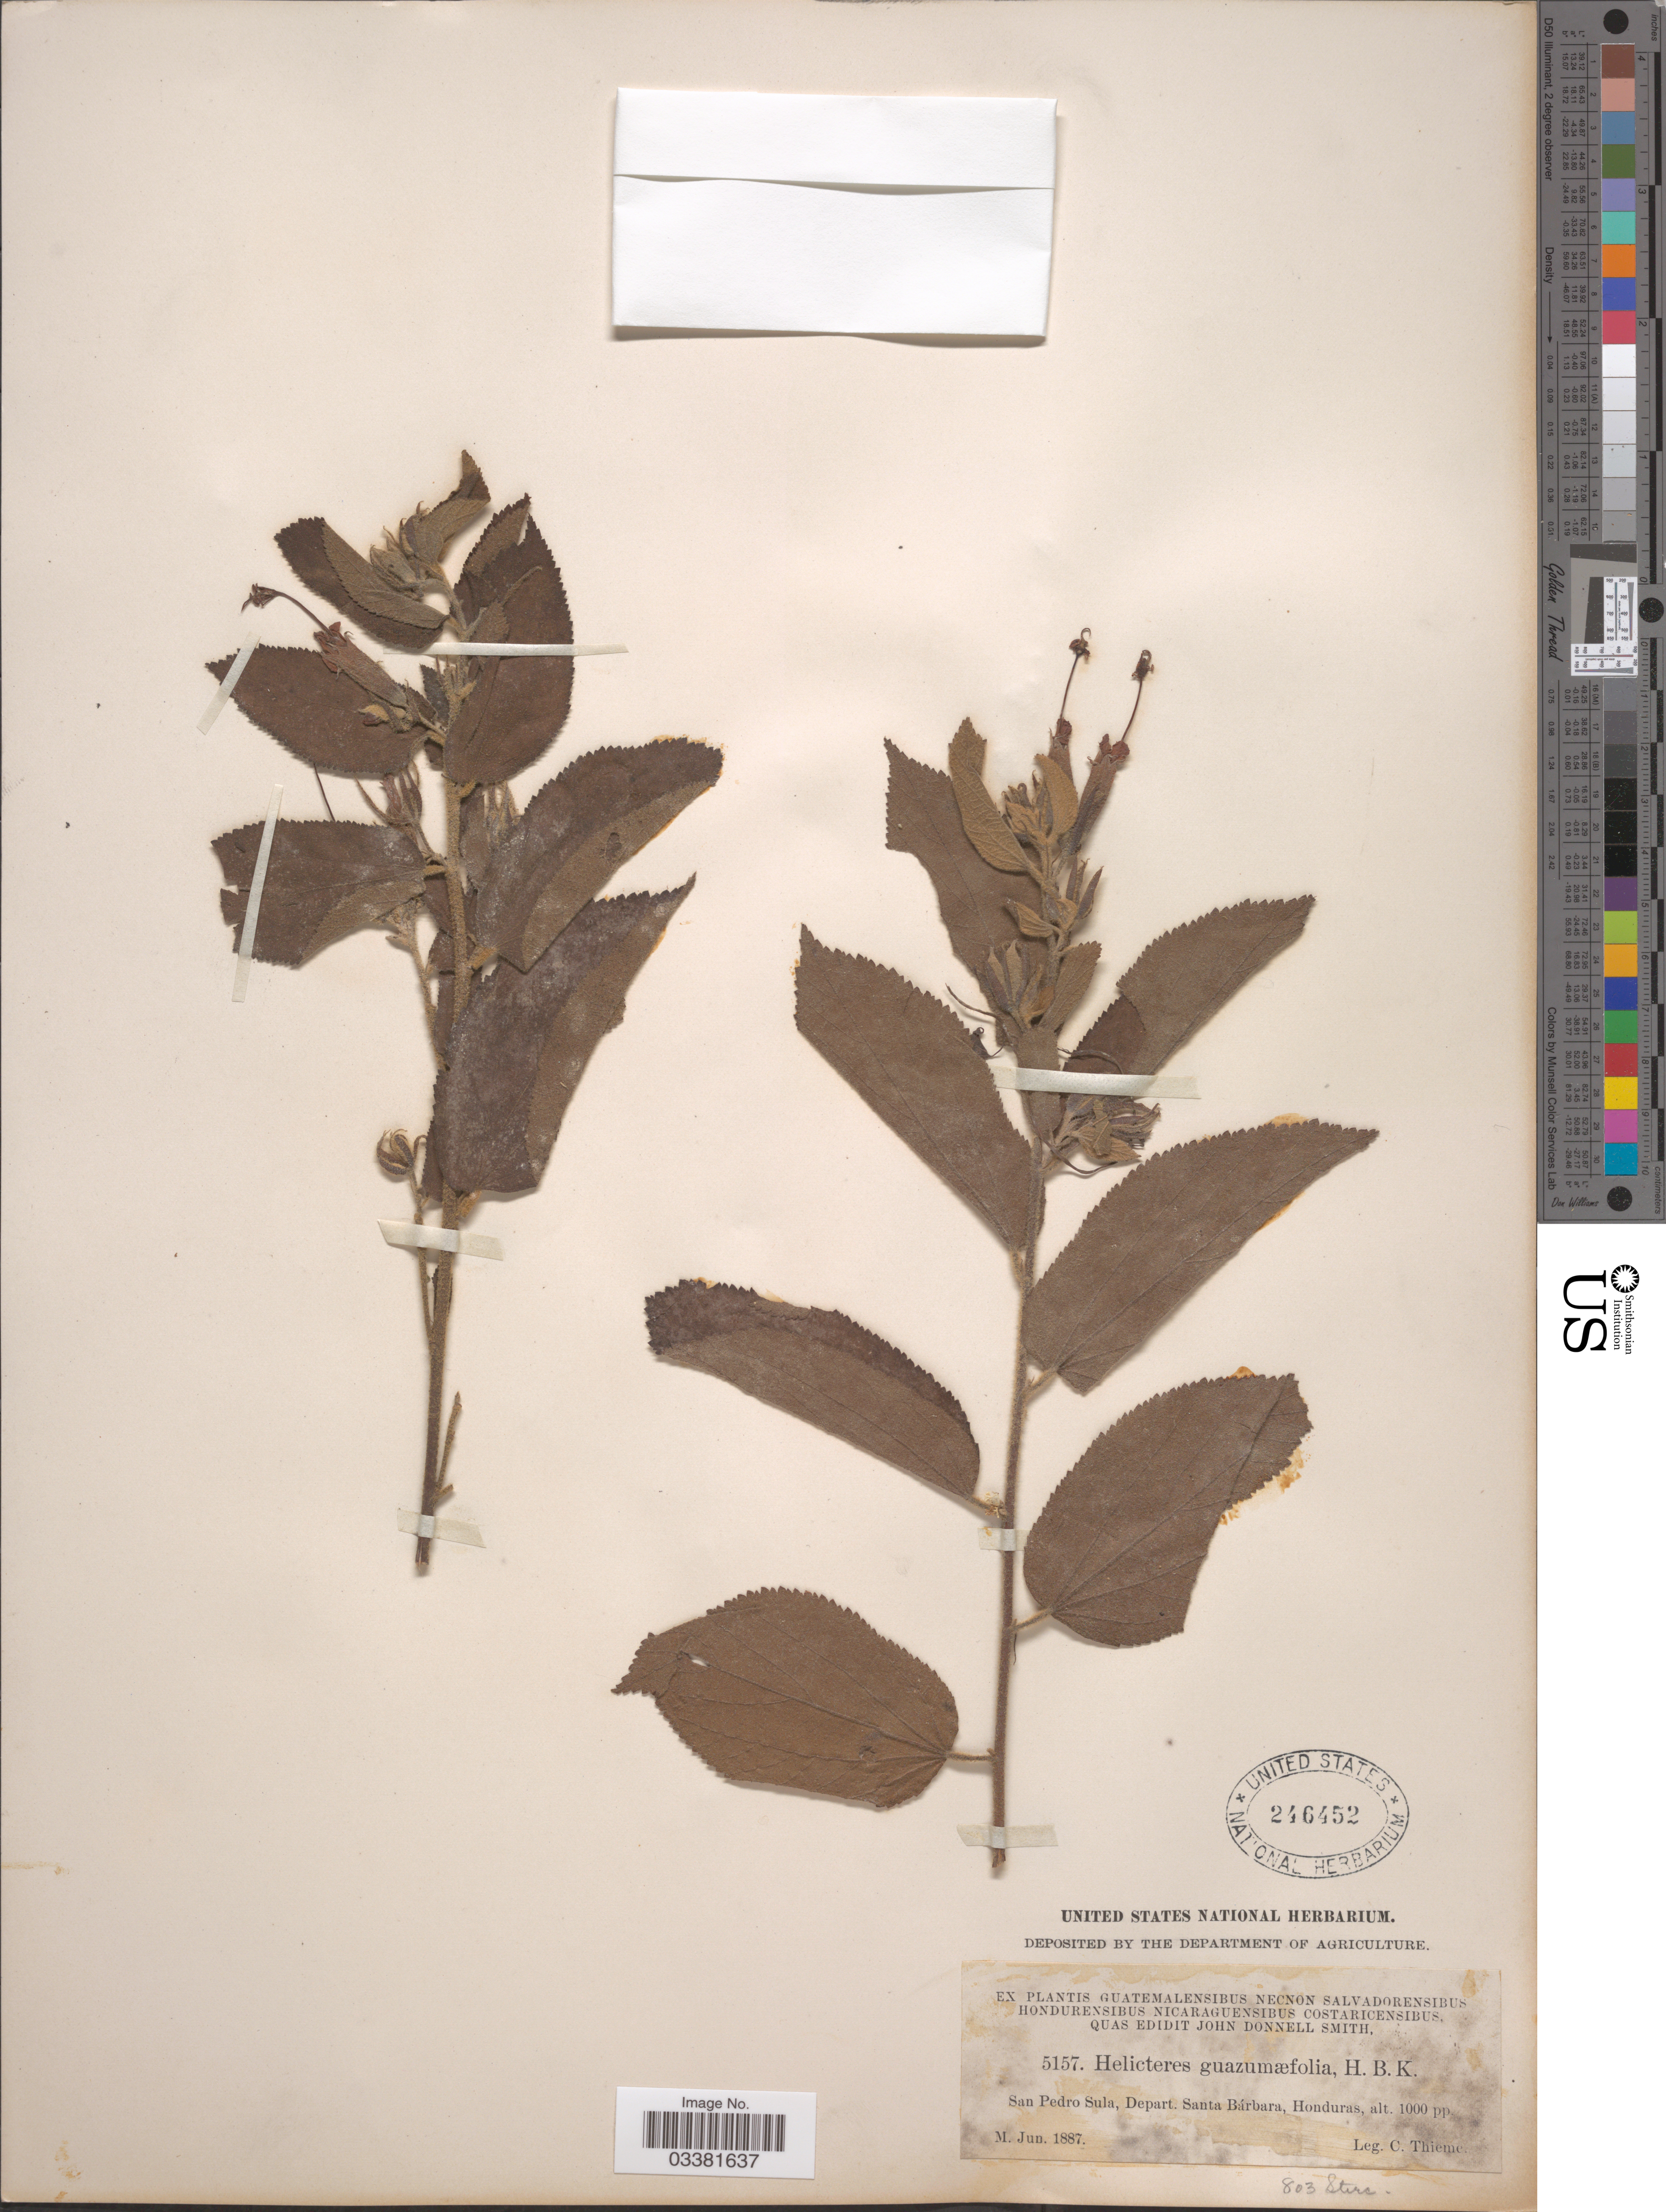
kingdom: Plantae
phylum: Tracheophyta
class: Magnoliopsida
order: Malvales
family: Malvaceae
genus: Helicteres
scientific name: Helicteres guazumifolia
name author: Kunth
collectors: C. Thieme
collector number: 5157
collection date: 1887-06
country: Honduras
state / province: Santa Bárbara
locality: San Pedro Sula, Depart. Santa Bárbara.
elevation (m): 305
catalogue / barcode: US 246452